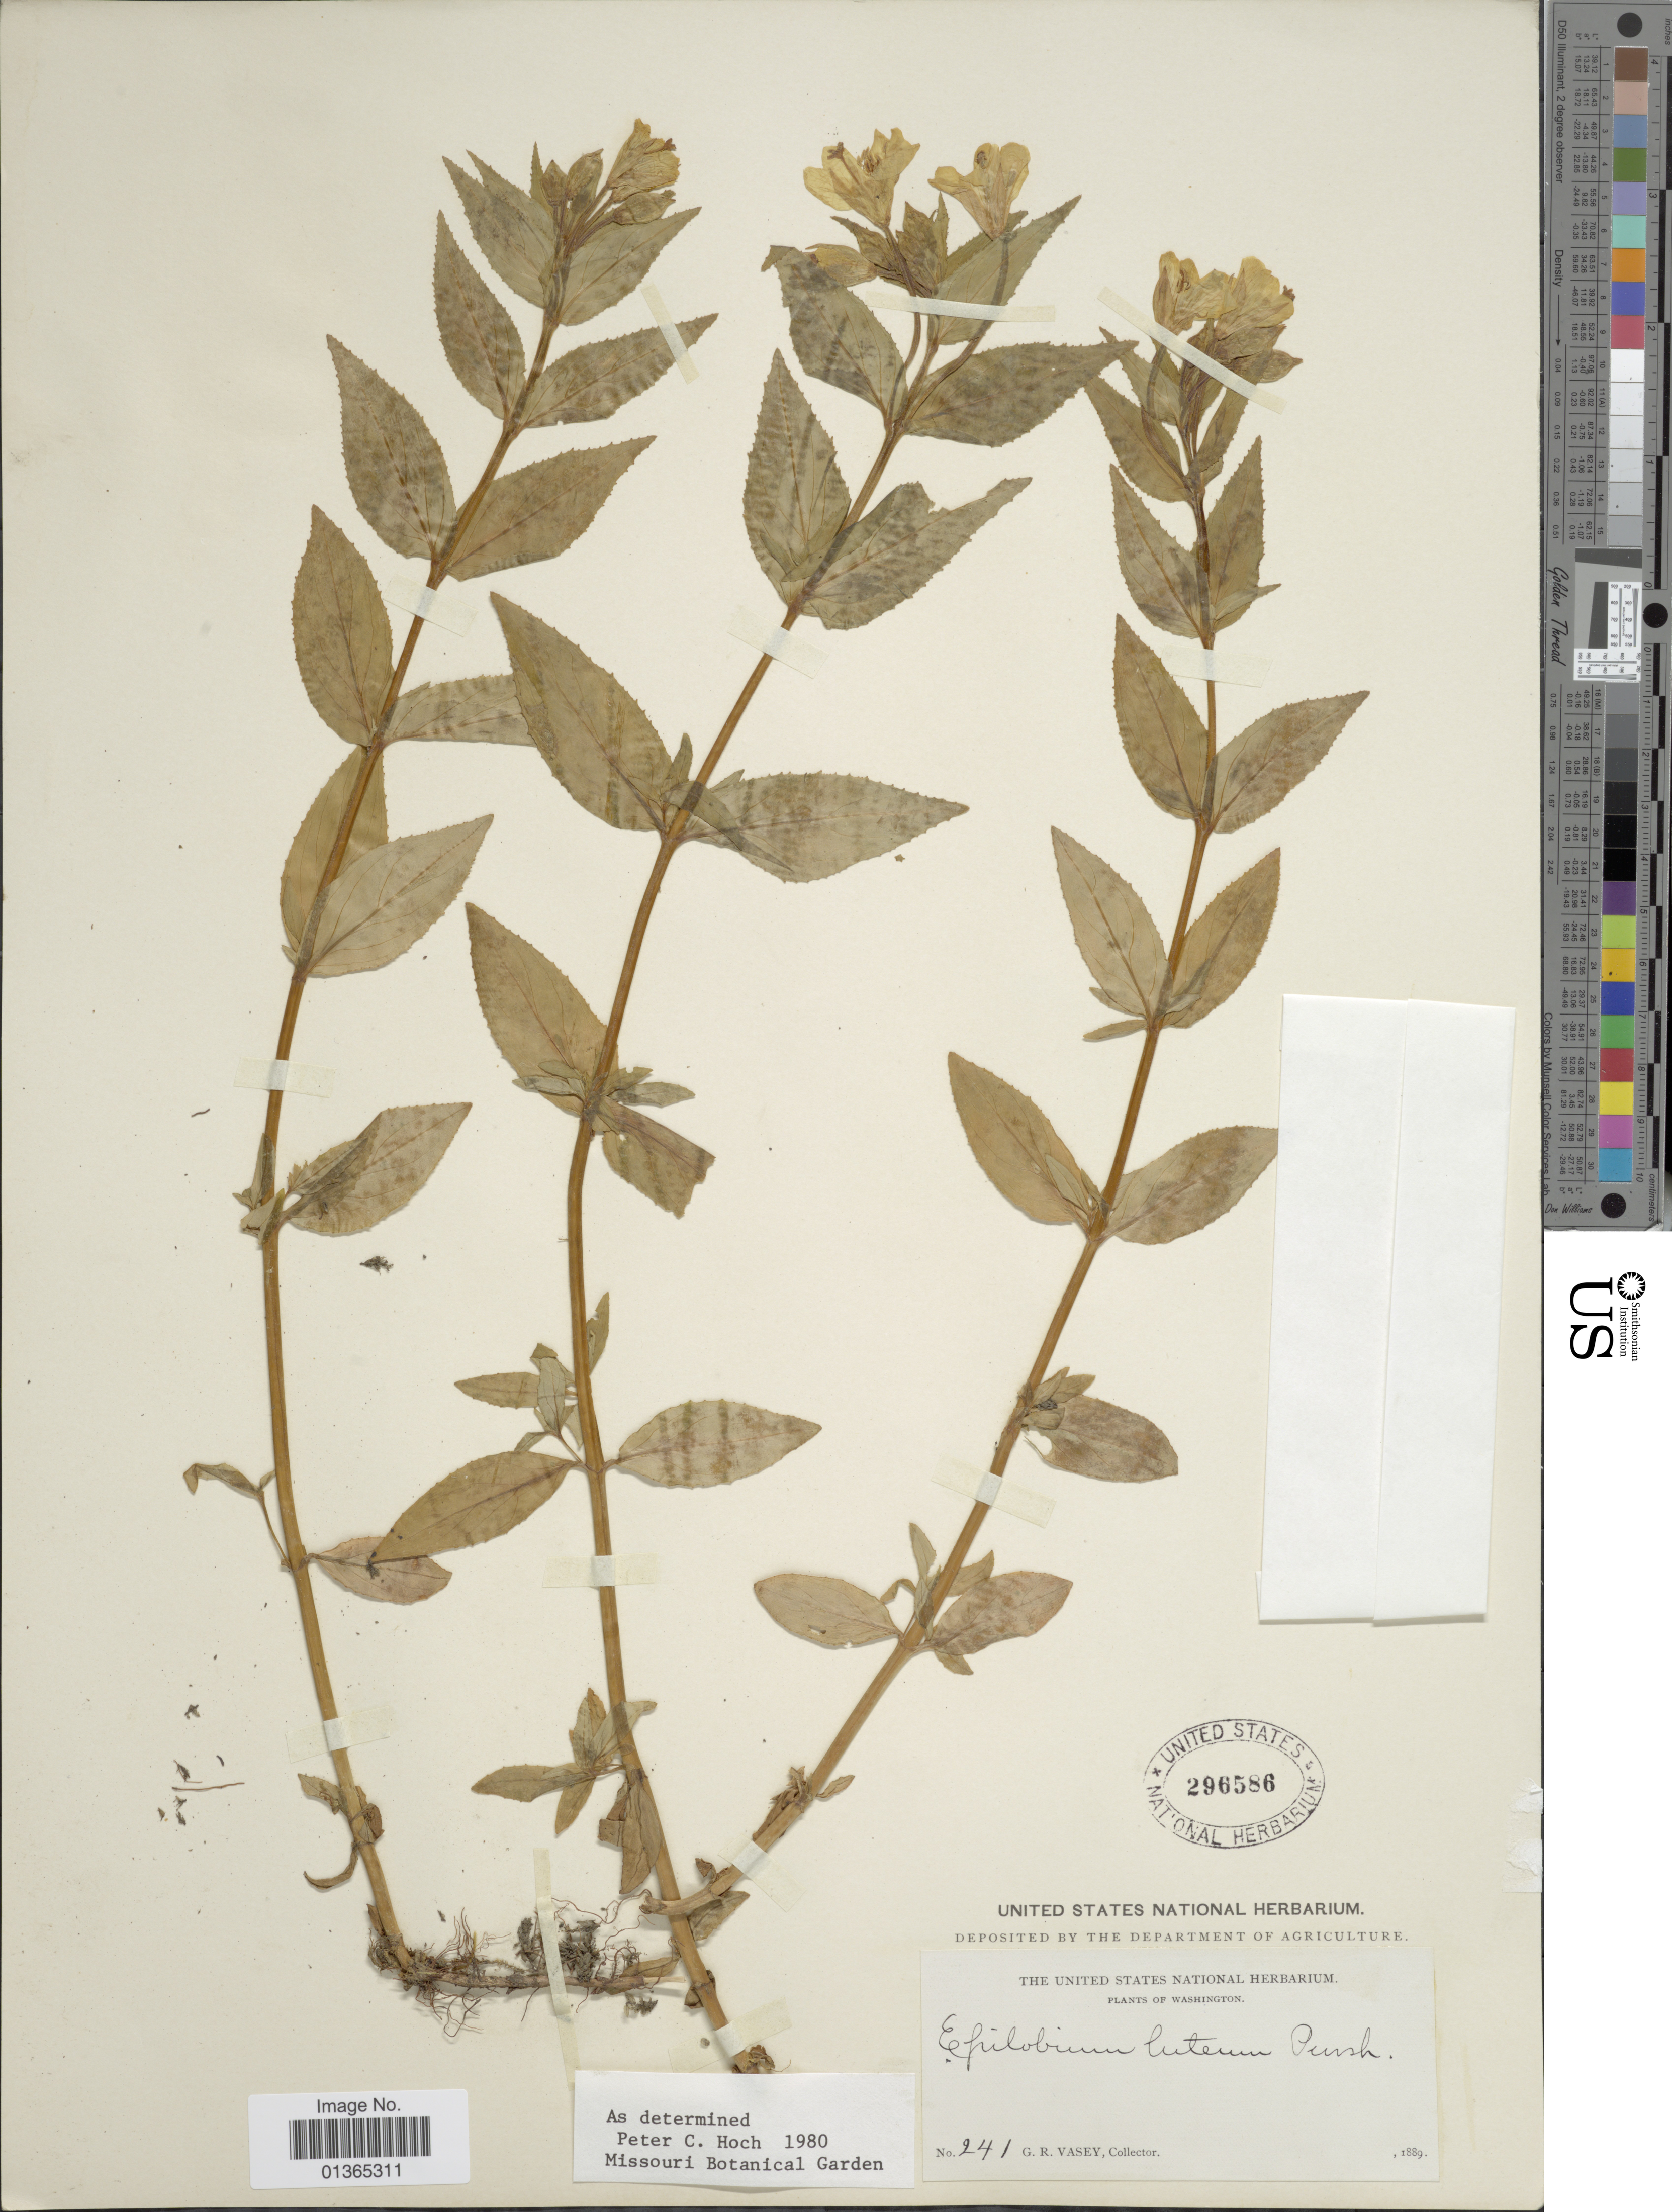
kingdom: Plantae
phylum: Tracheophyta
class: Magnoliopsida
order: Myrtales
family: Onagraceae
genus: Epilobium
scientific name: Epilobium luteum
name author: Pursh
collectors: G. R. Vasey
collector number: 241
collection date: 1889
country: United States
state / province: Washington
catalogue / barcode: US 296586